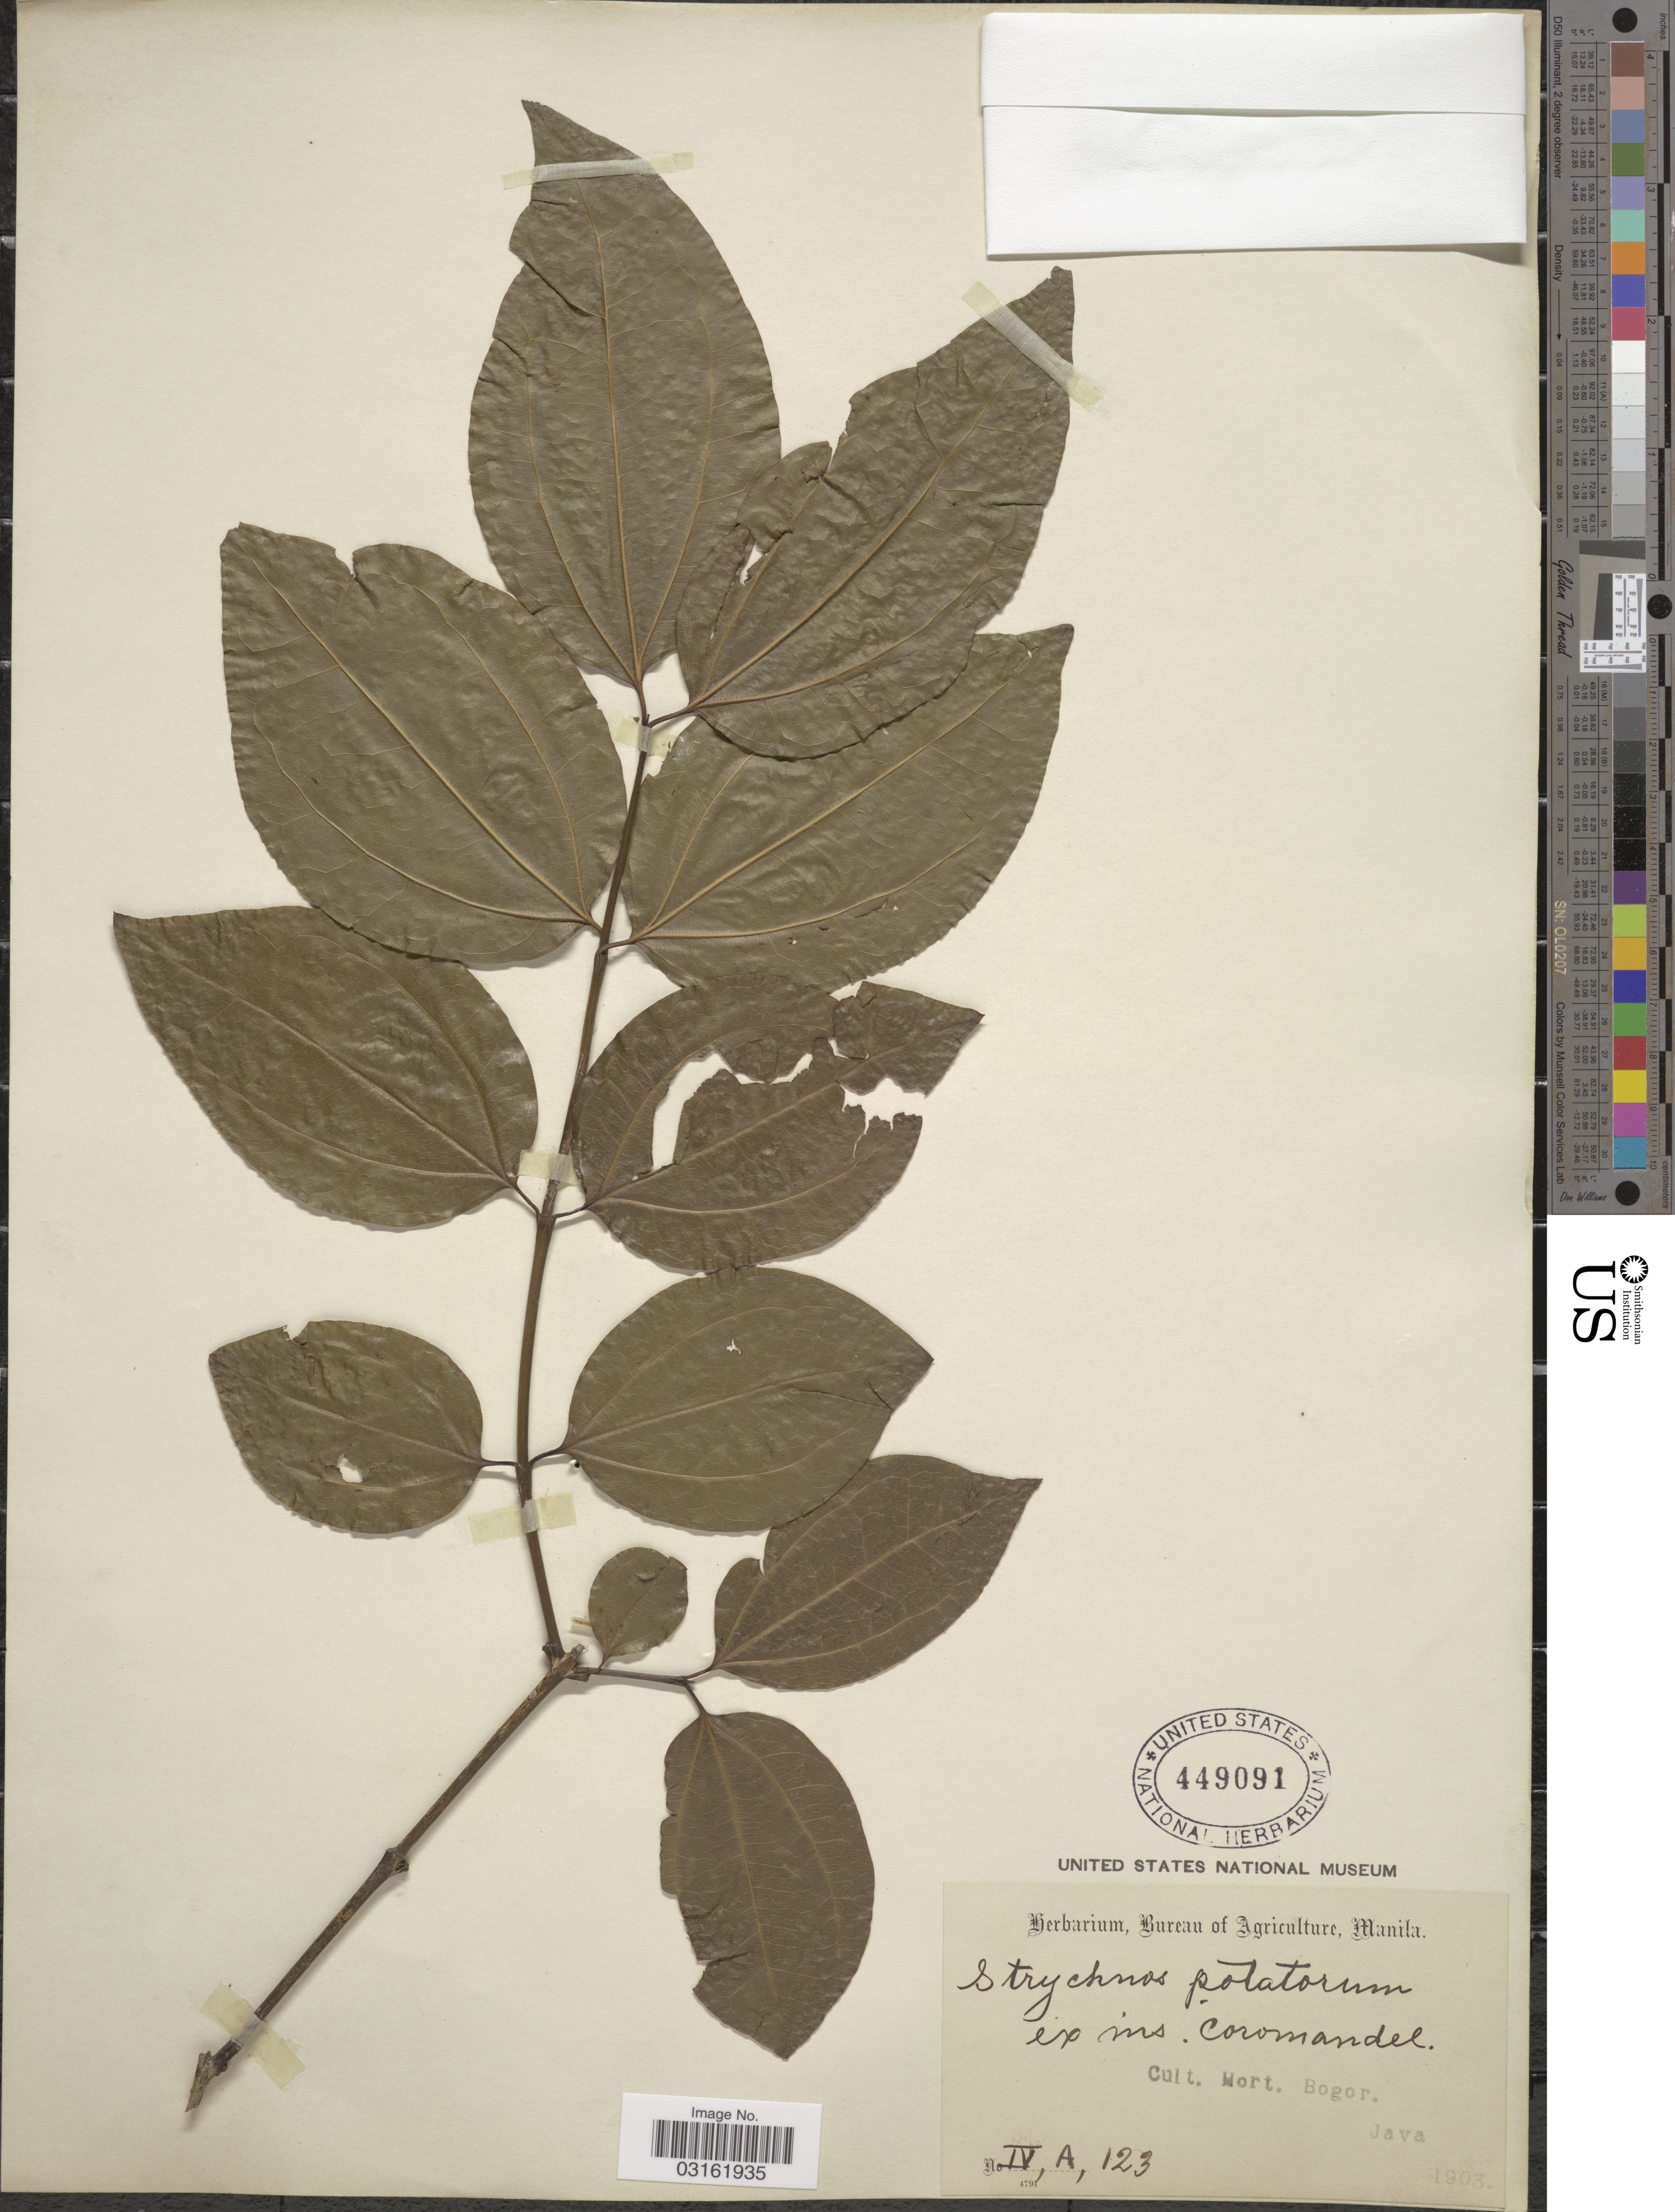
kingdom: Plantae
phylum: Tracheophyta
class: Magnoliopsida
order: Gentianales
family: Loganiaceae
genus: Strychnos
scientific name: Strychnos potatorum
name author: L. f.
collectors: Ex herb. Bureau of Agriculture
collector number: IV, A, 123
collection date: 1903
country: Indonesia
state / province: Java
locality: Cult. Hort. Bogor. Java.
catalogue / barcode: US 449091